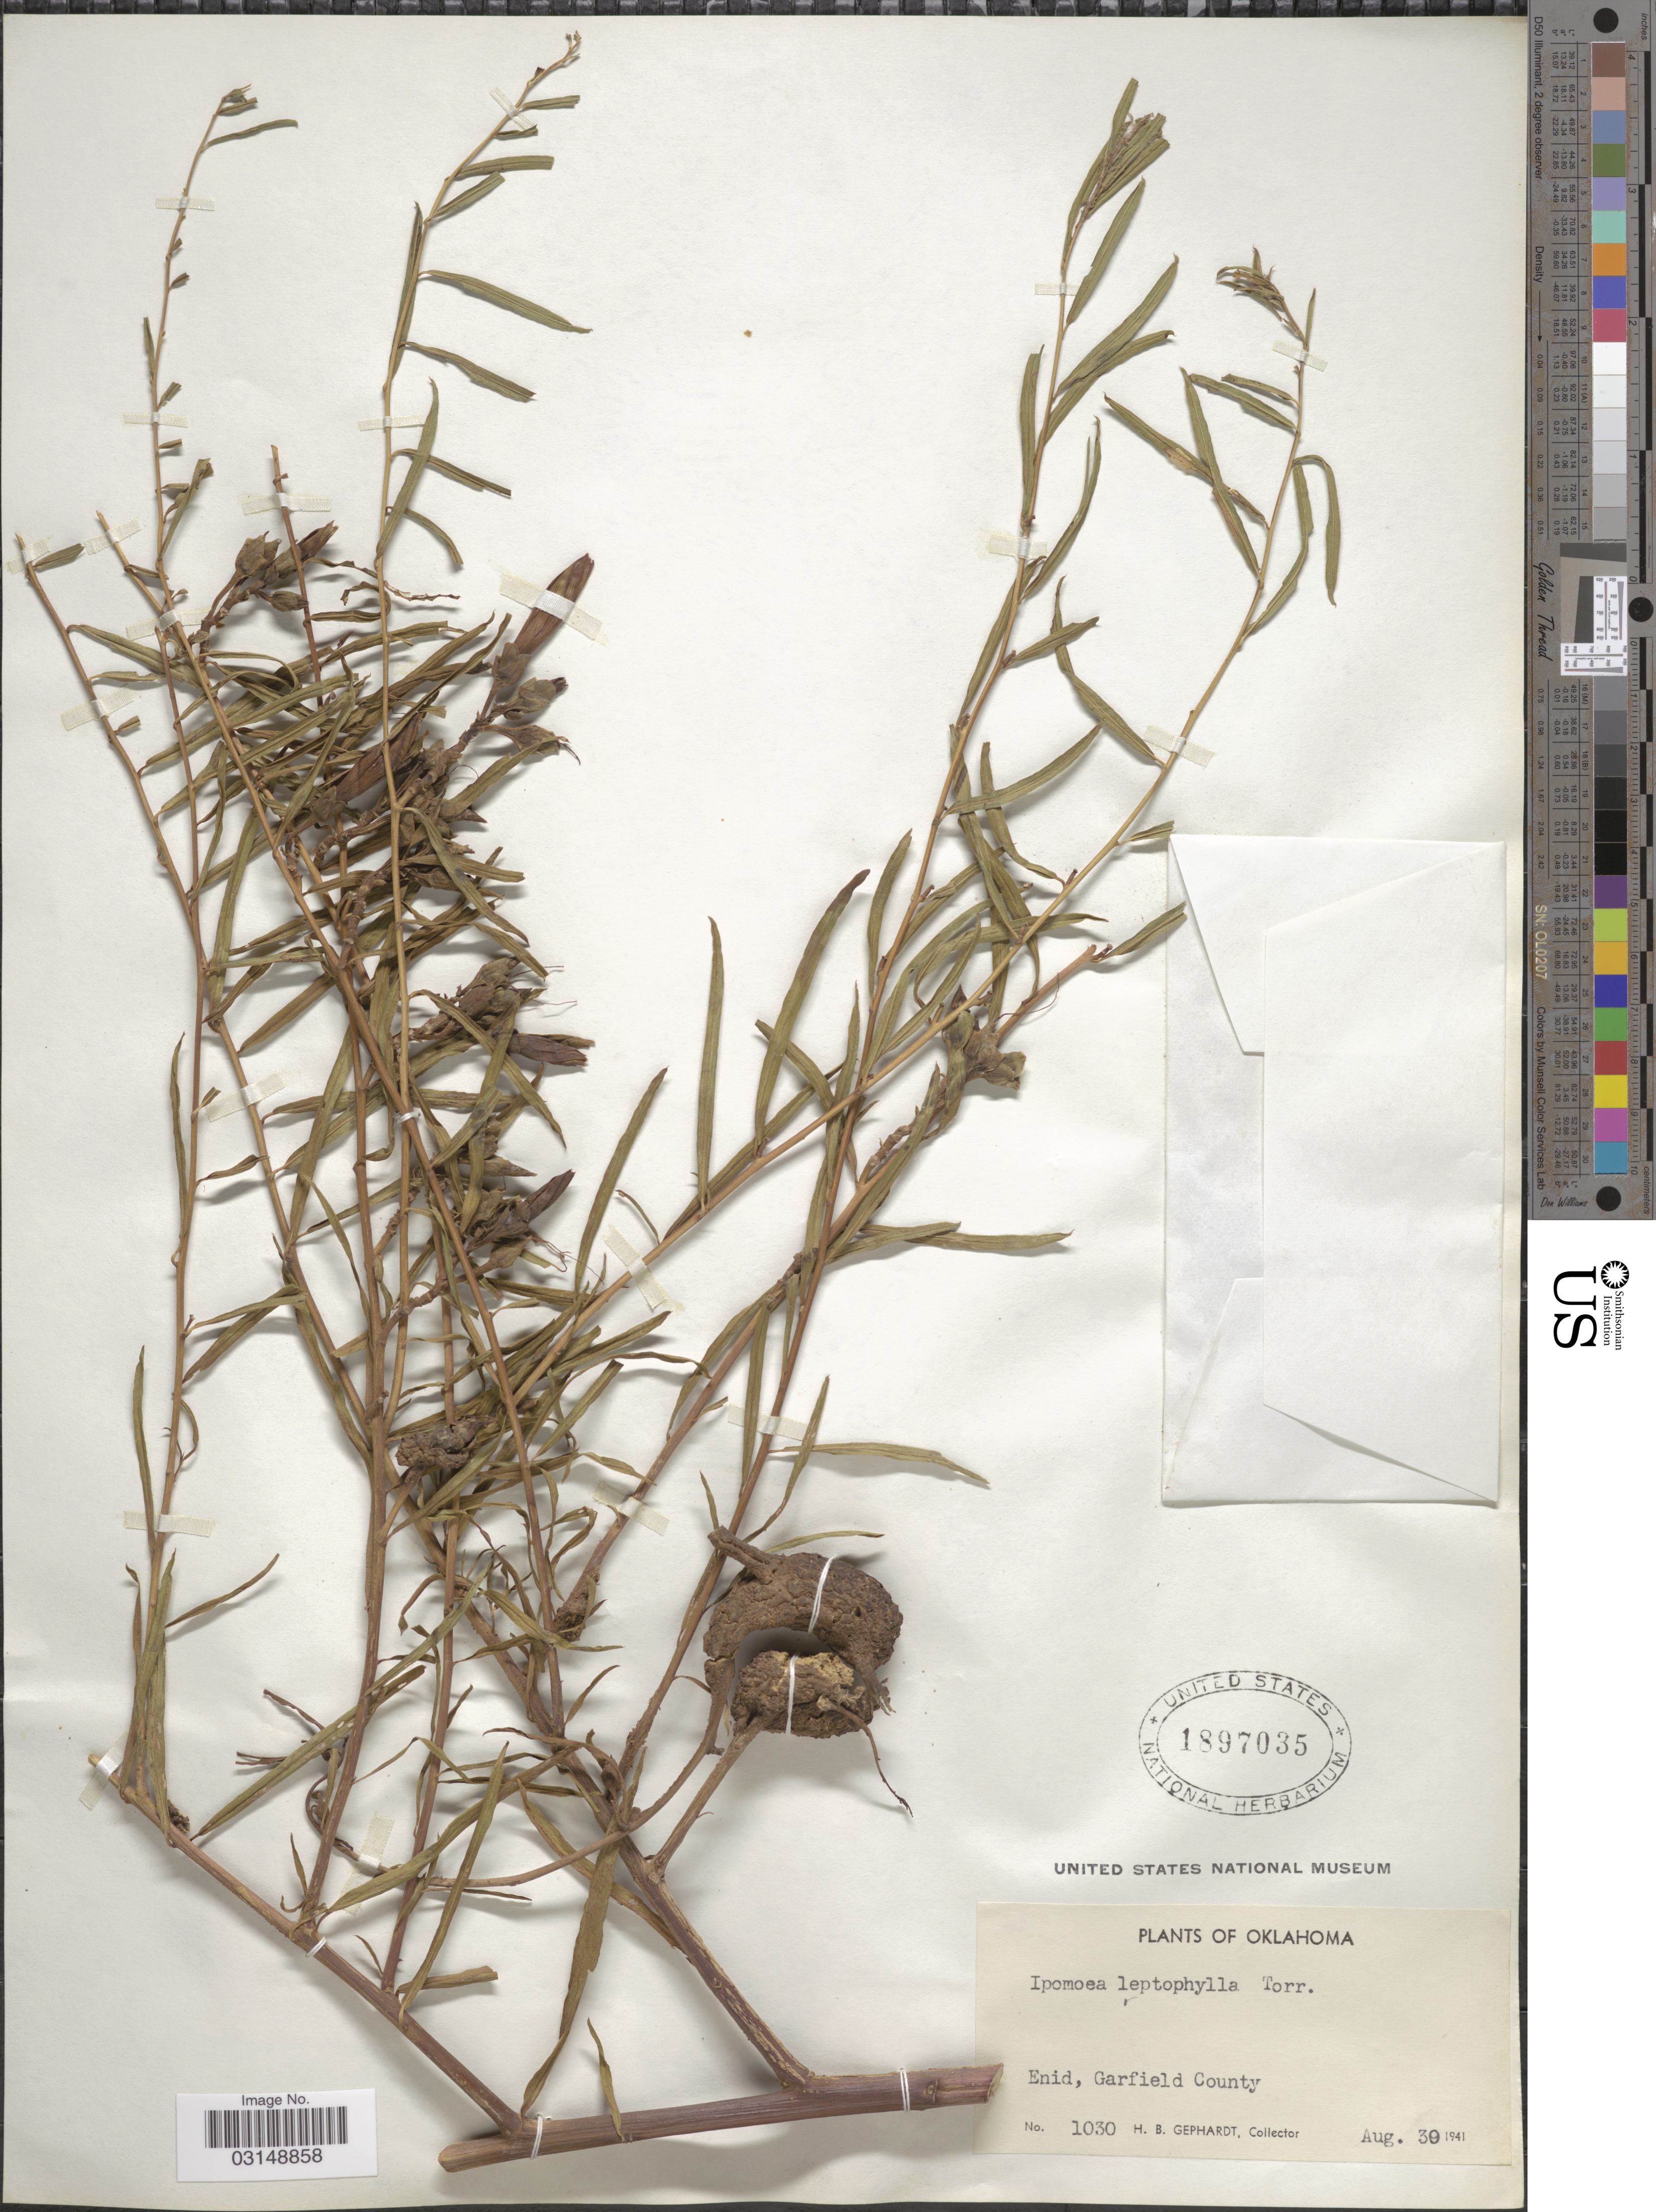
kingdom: Plantae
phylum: Tracheophyta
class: Magnoliopsida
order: Solanales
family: Convolvulaceae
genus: Ipomoea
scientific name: Ipomoea leptophylla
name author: Torr.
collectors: H. Gephardt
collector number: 1030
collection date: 1941-08-30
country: United States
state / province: Oklahoma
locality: Enid, Garfield County.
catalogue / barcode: US 1897035